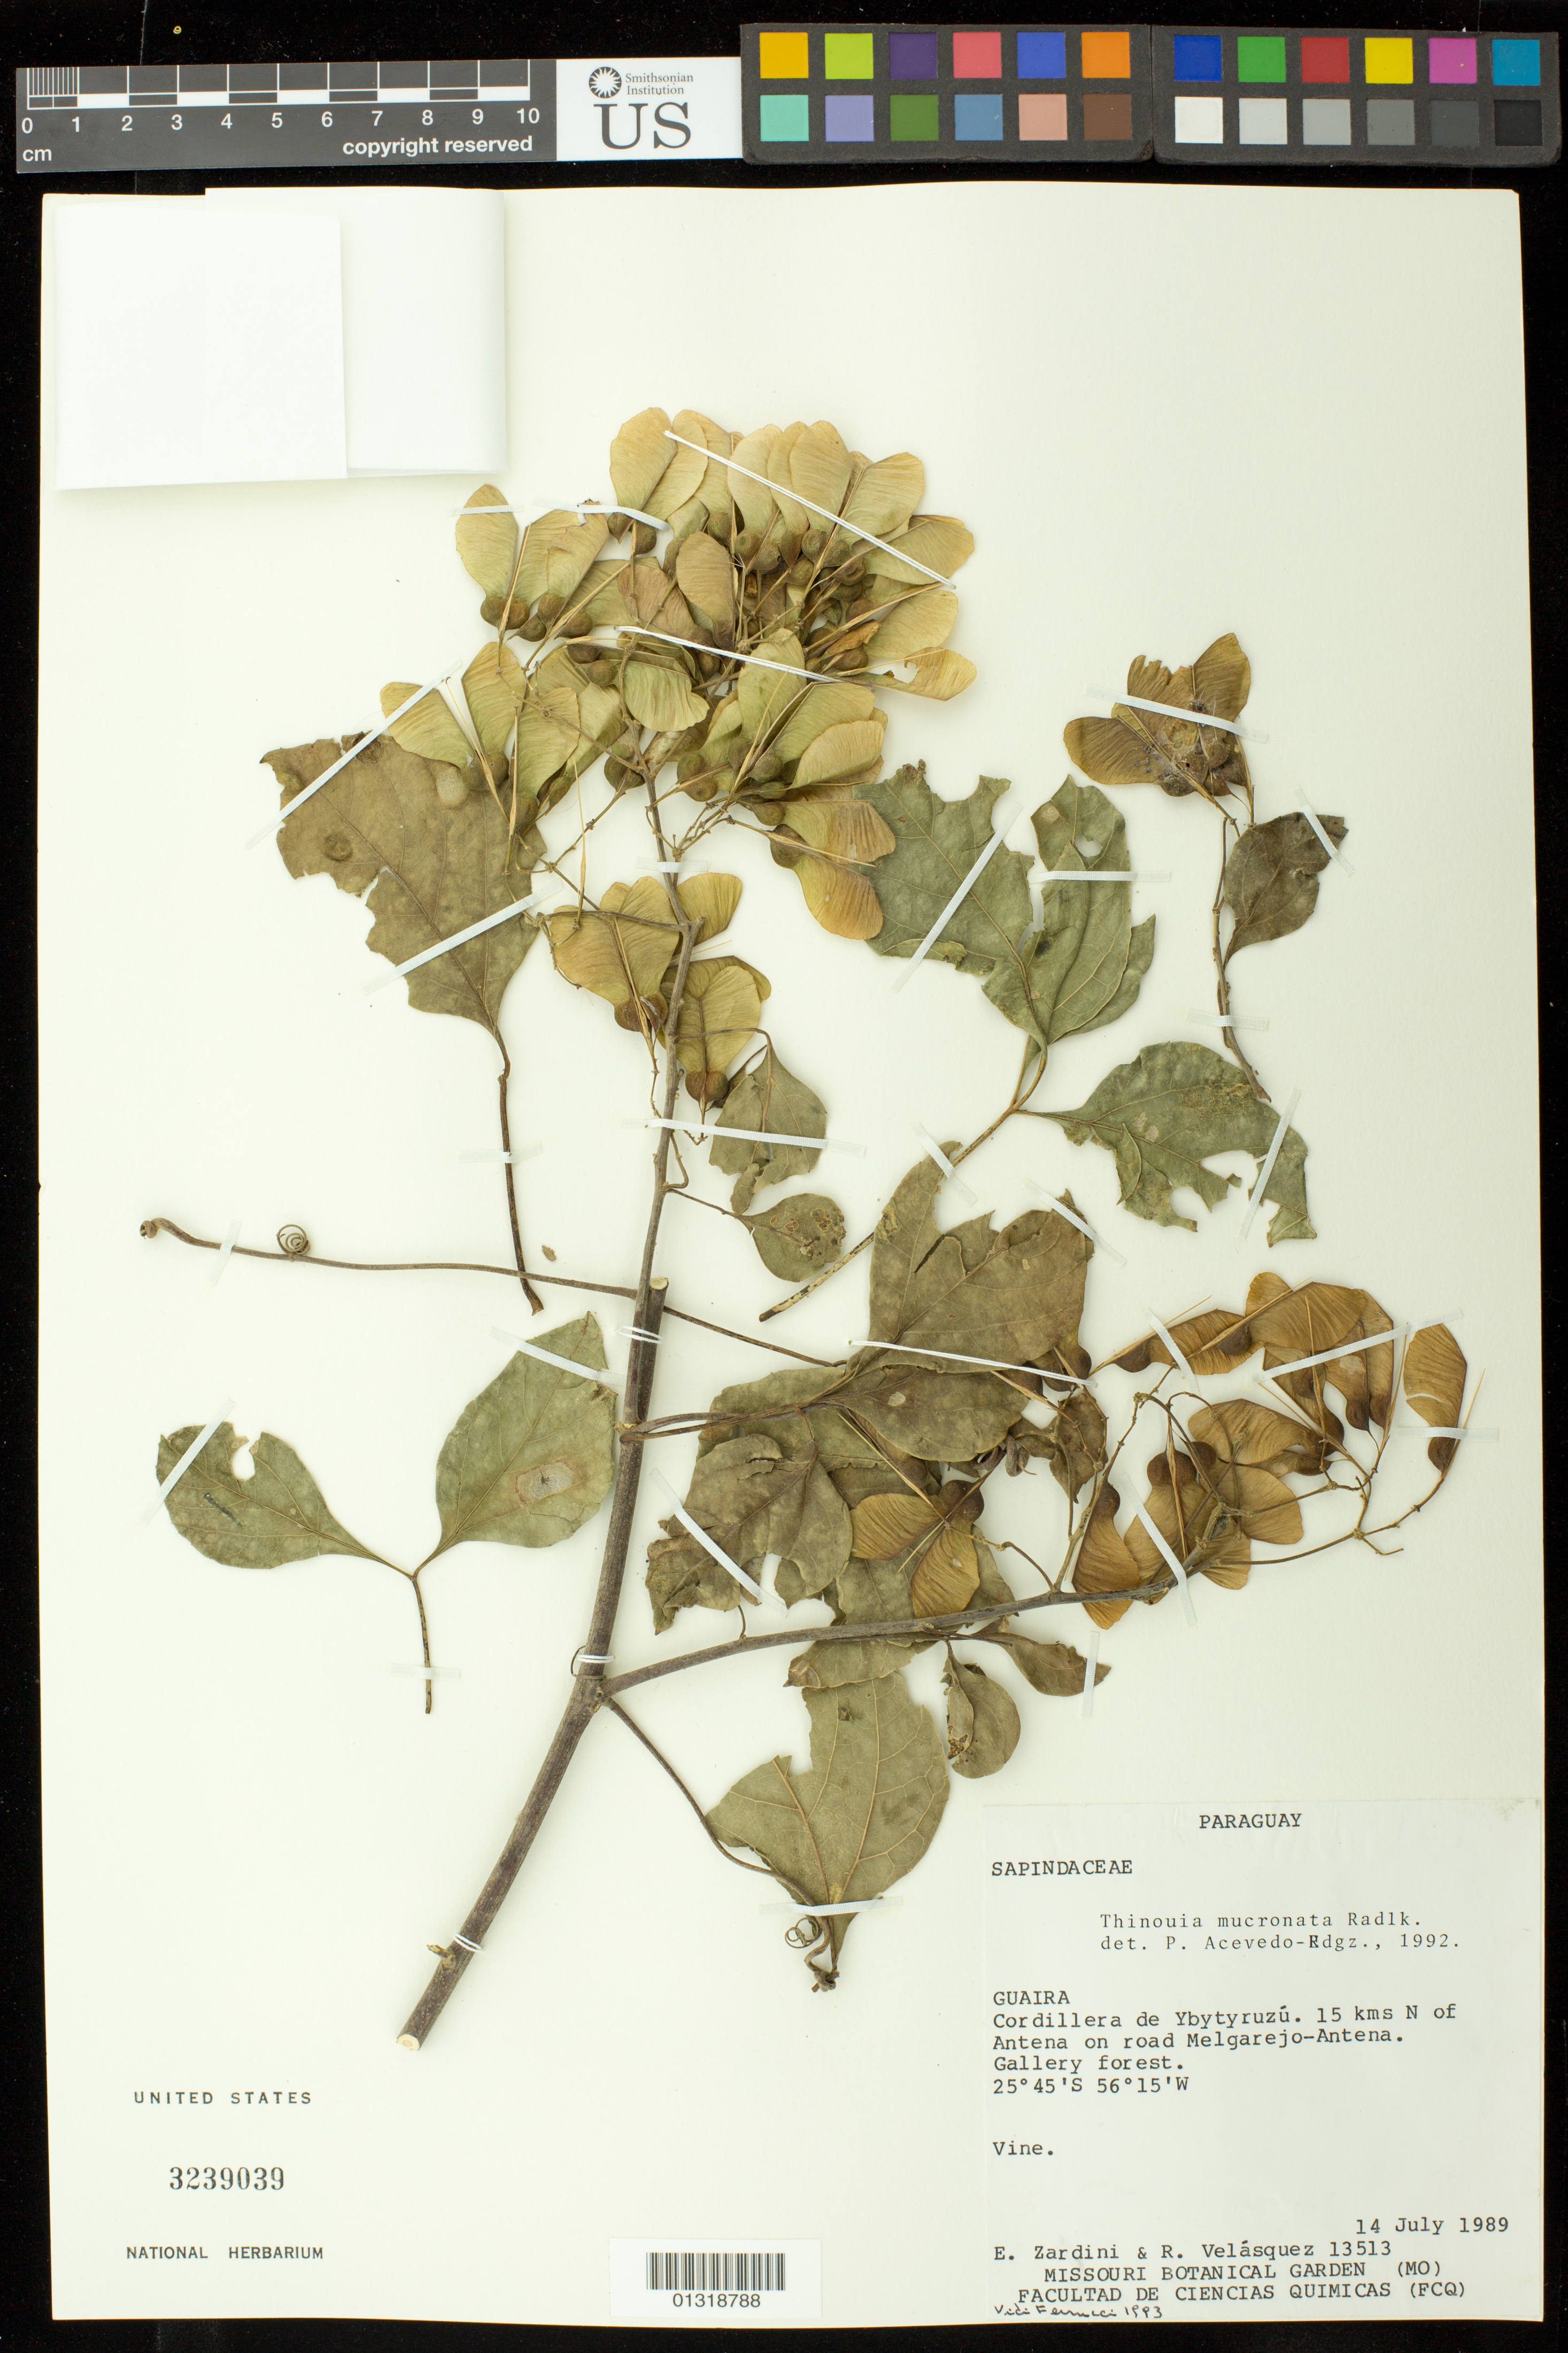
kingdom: Plantae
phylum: Tracheophyta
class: Magnoliopsida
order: Sapindales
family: Sapindaceae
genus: Thinouia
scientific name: Thinouia mucronata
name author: Radlk.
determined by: Acevedo-Rodríguez, P., (BOT), Smithsonian Institution - National Museum of Natural History (UNITED STATES)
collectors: E. M. Zardini & R. Velázquez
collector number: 13513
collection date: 1989-07-14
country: Paraguay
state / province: Guairá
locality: Cordillera de Ybytyruzú, 15 km N of Antena on road Melgarejo-Antena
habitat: Gallery forest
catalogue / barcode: US 3239039